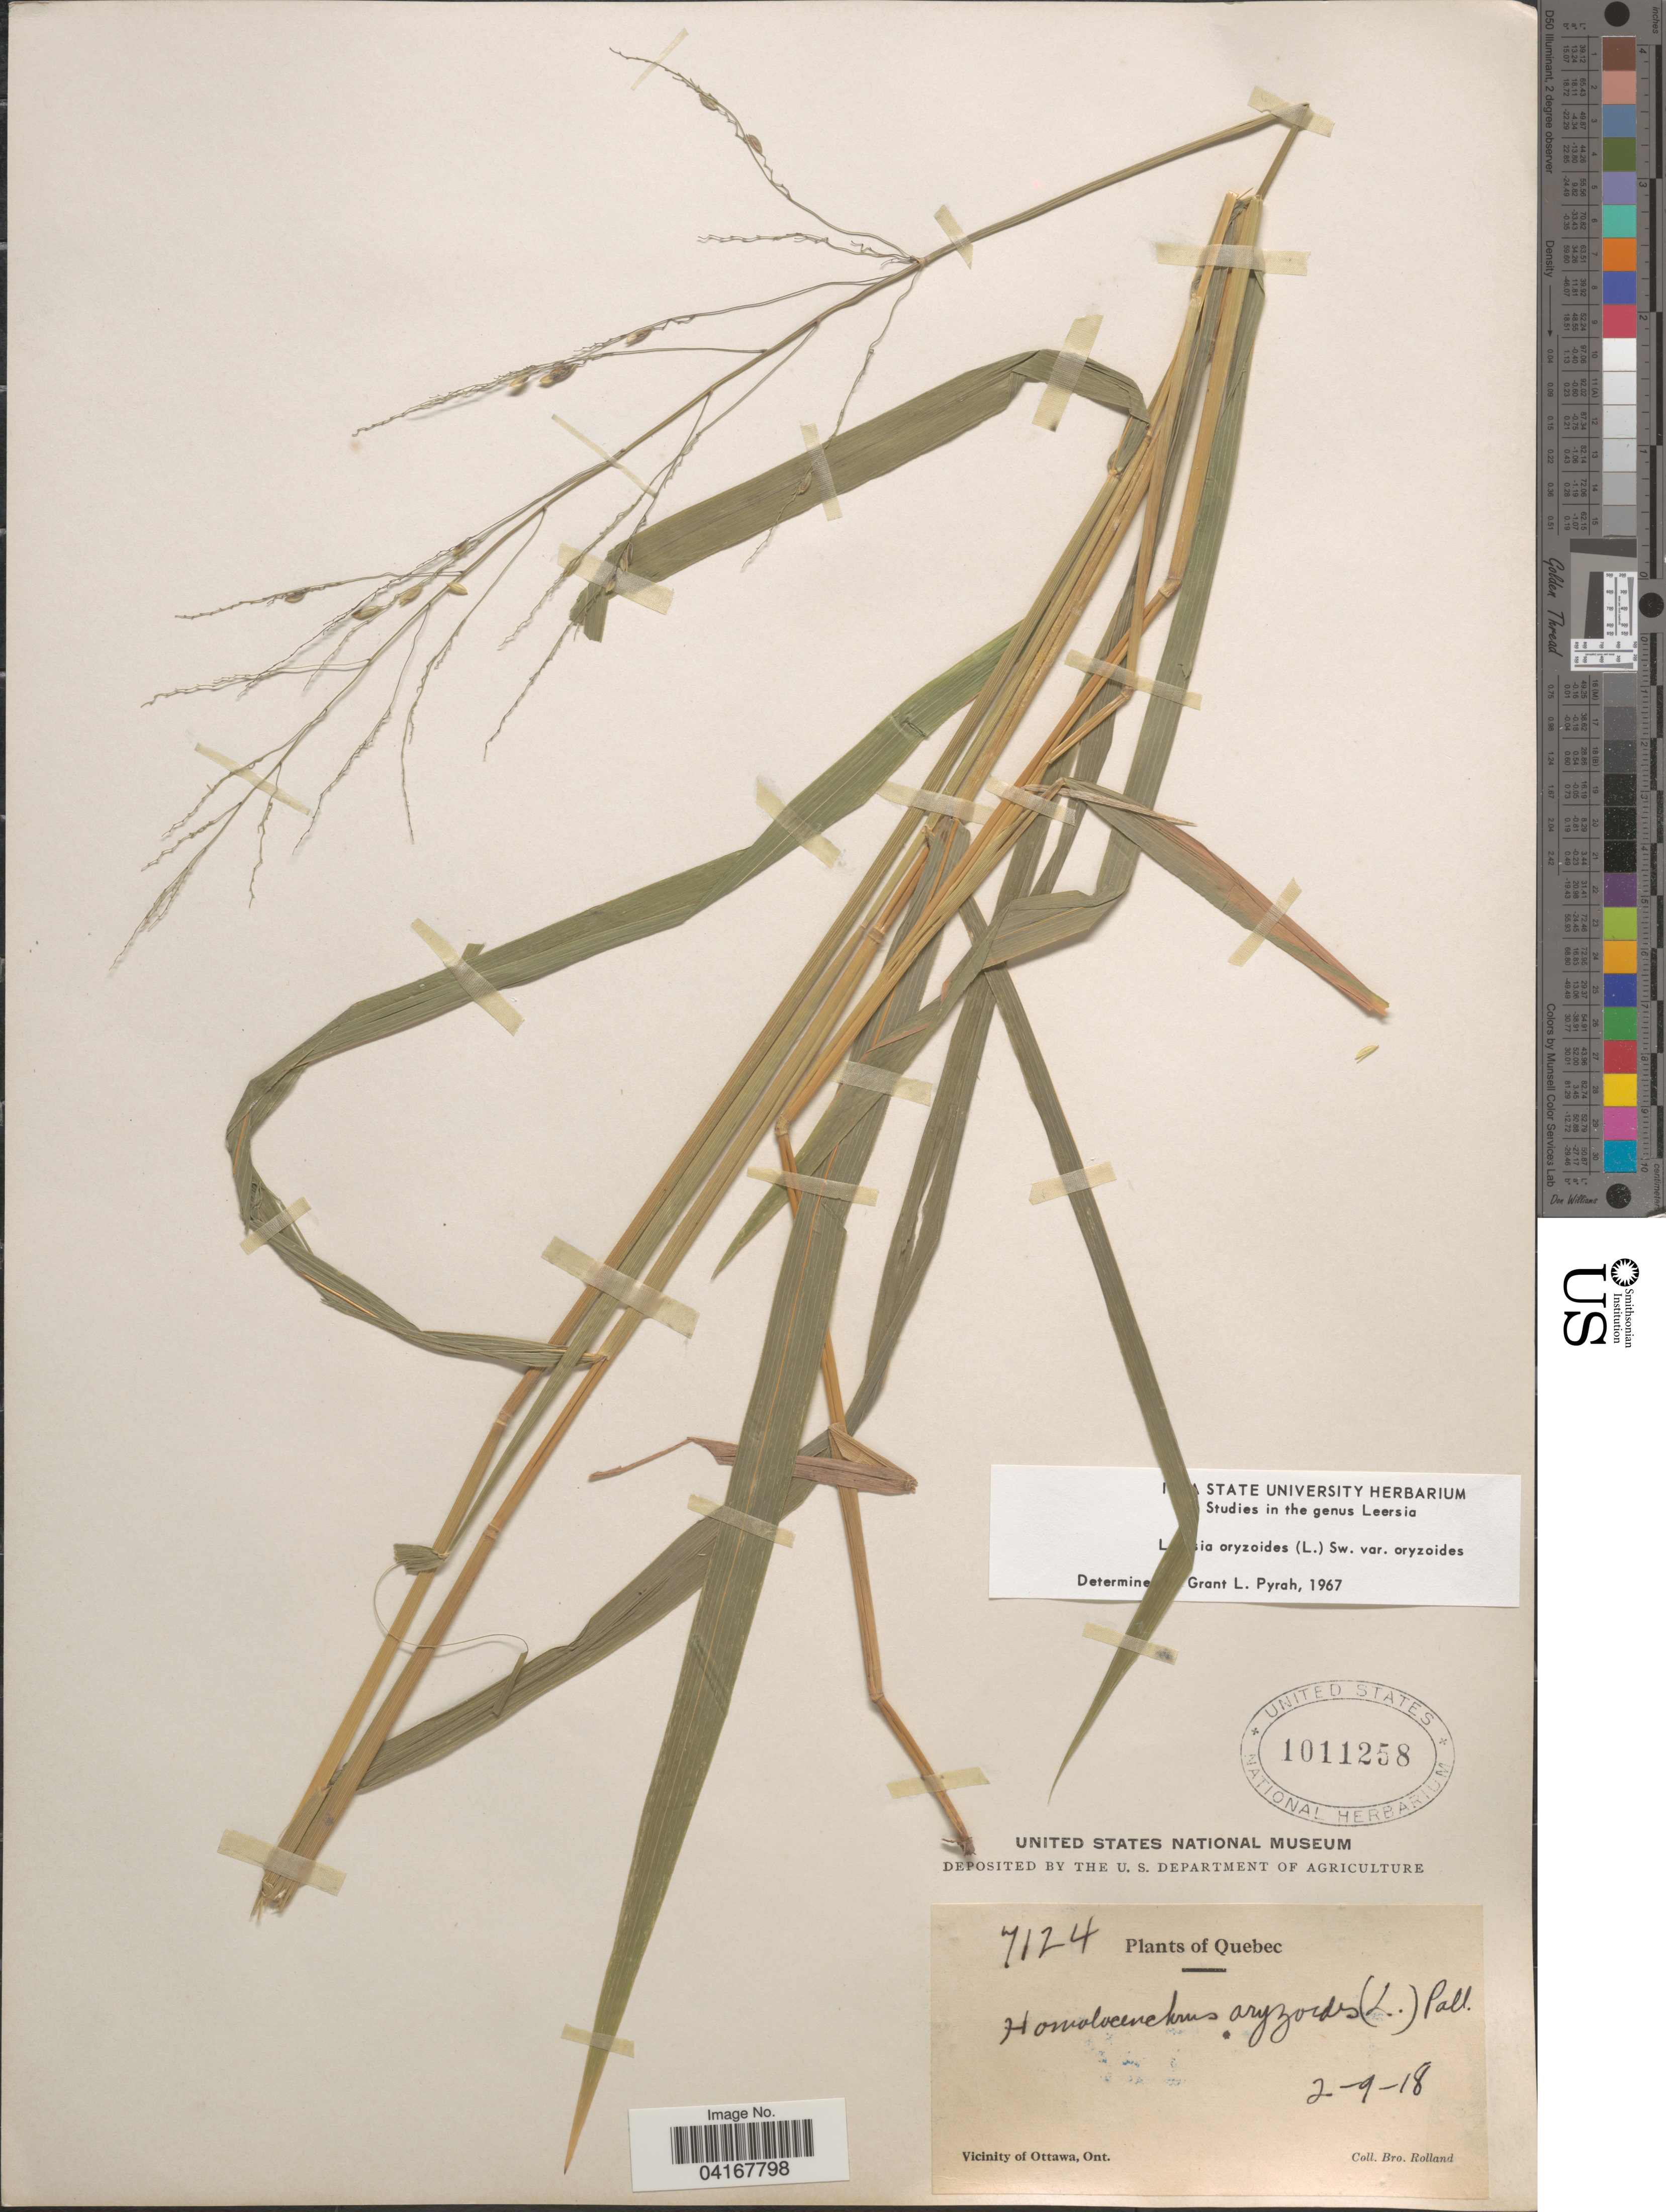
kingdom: Plantae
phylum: Tracheophyta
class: Liliopsida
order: Poales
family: Poaceae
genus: Leersia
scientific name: Leersia oryzoides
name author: (L.) Sw.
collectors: B. Rolland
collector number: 7124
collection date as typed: Transcribed d/m/y: 2/9/18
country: Canada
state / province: Quebec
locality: Quebec. Vicinity of Ottawa.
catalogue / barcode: US 1011258